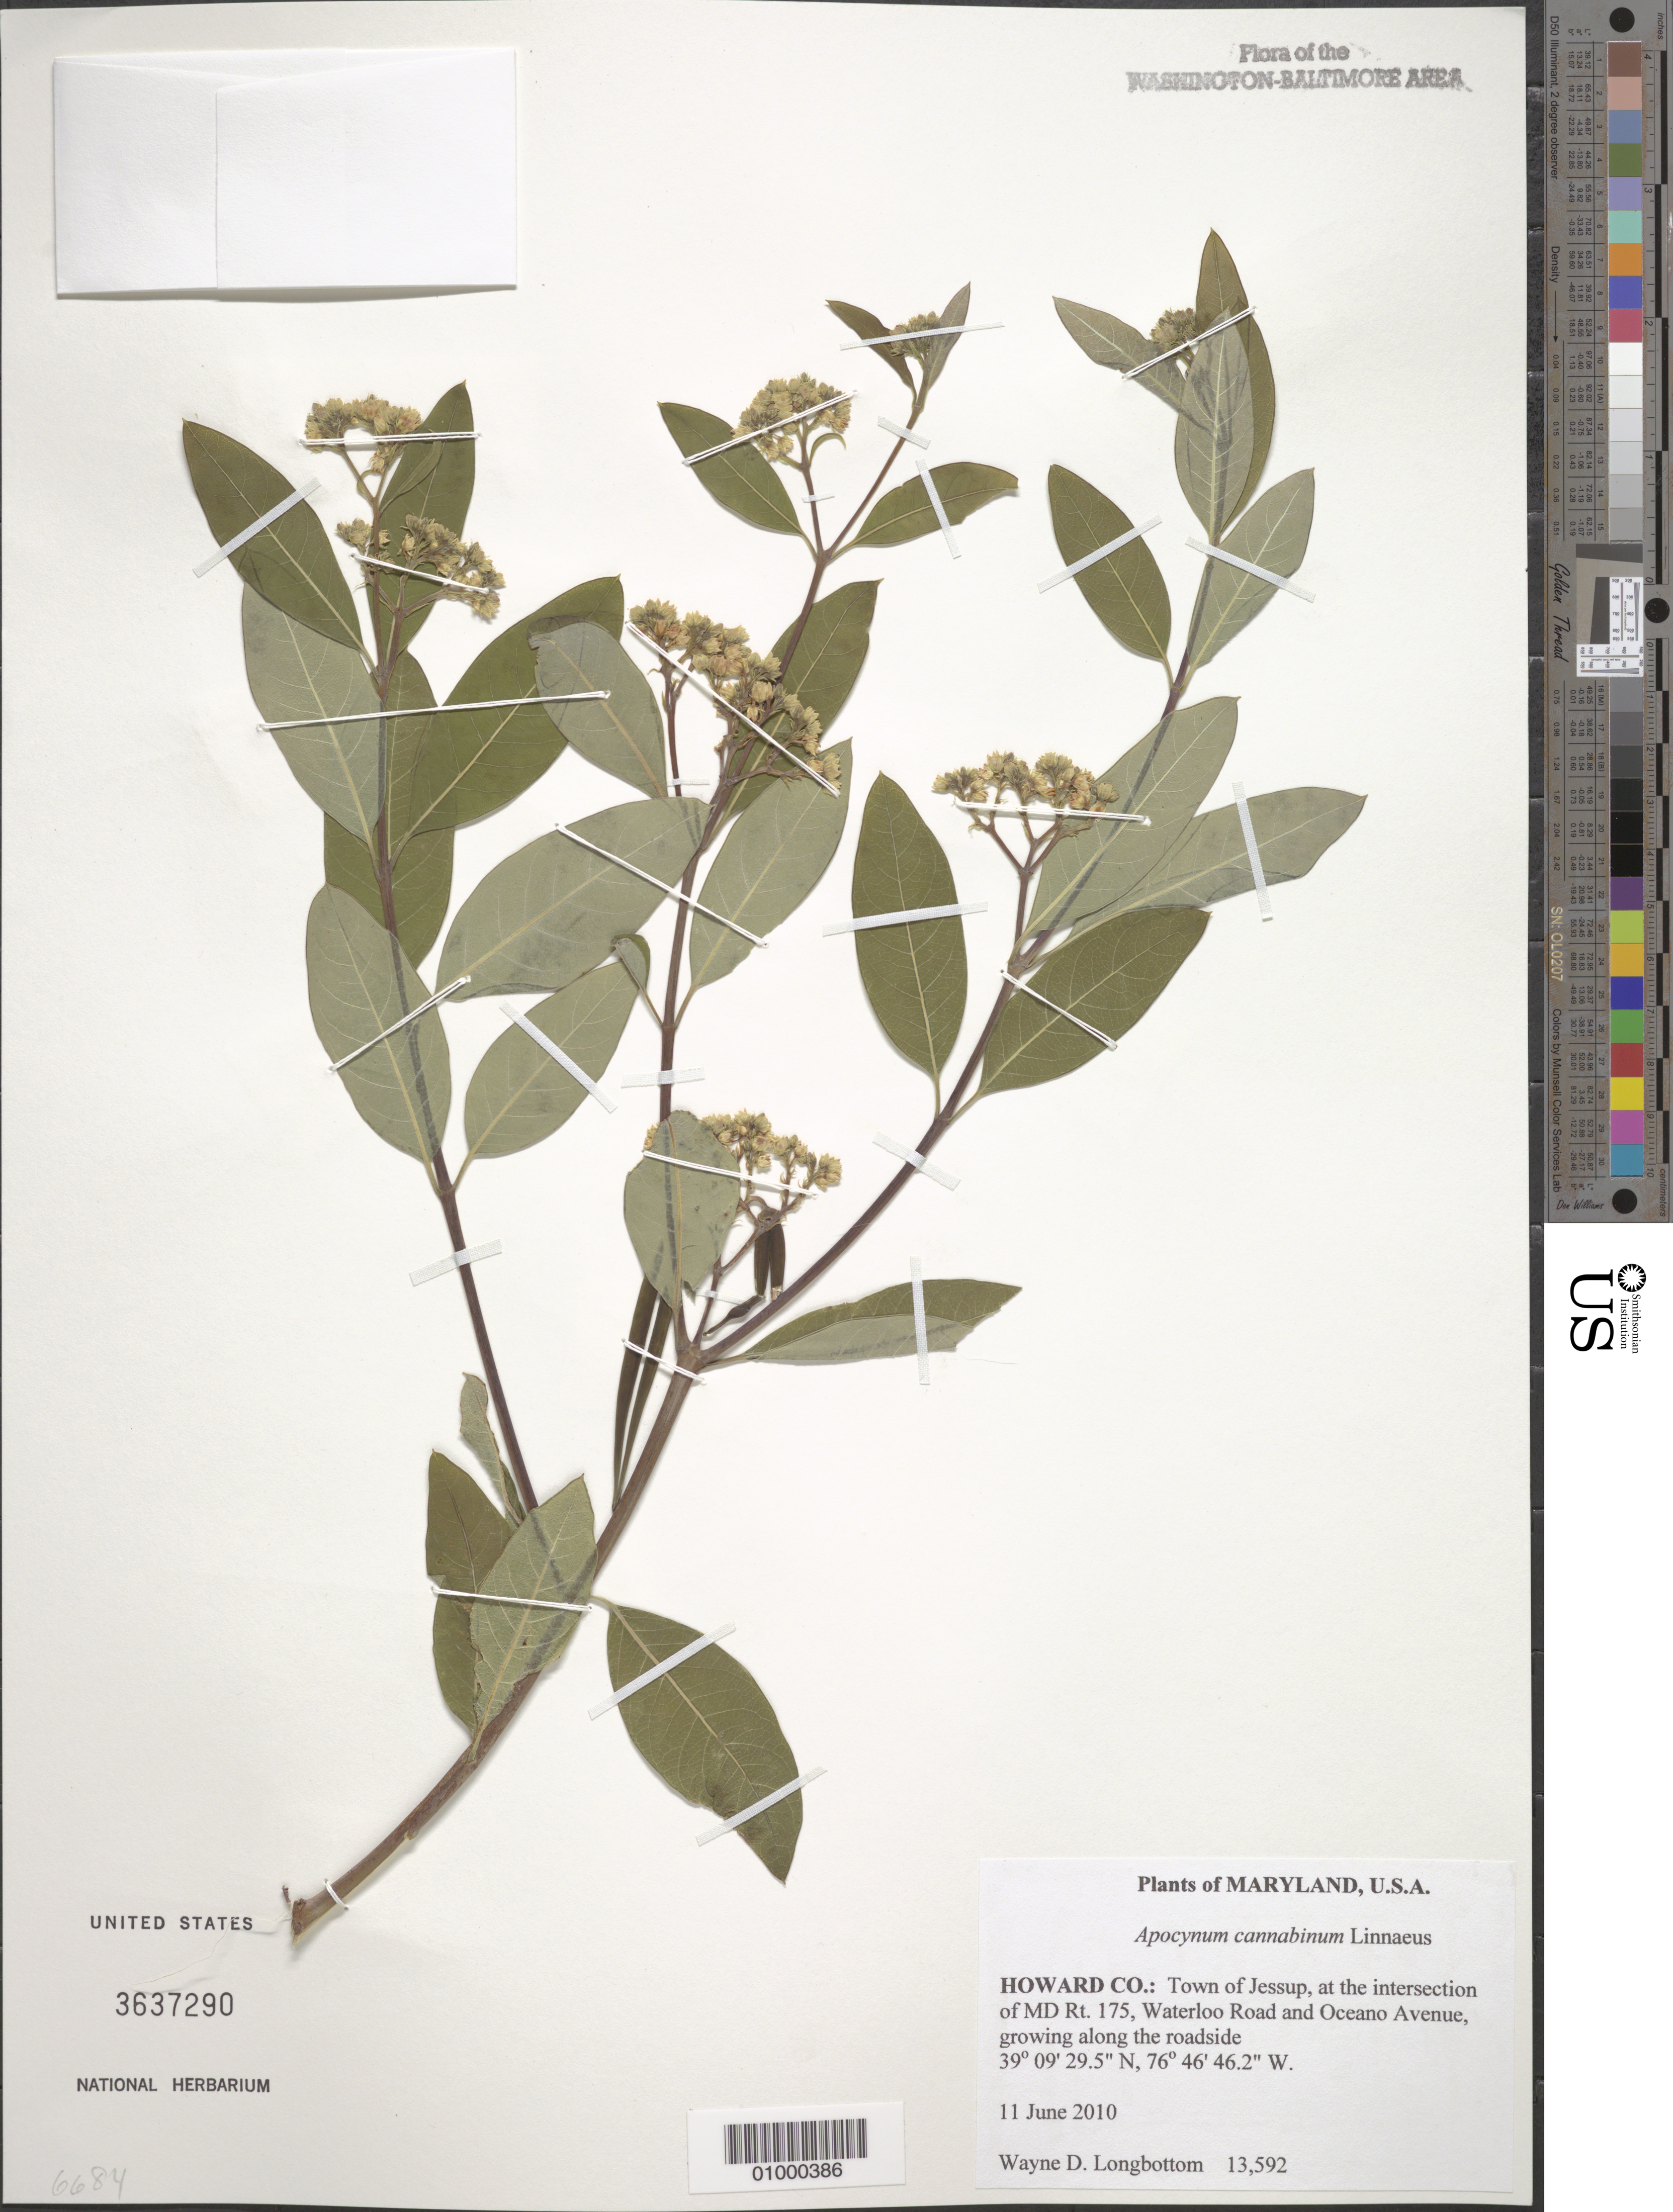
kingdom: Plantae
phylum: Tracheophyta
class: Magnoliopsida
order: Gentianales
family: Apocynaceae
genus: Apocynum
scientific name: Apocynum cannabinum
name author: L.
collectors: W. D. Longbottom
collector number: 13592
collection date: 2010-06-11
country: United States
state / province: Maryland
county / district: Howard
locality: Town of Jessup, at the intersection of MD Rt. 175, Waterloo Road and Oceano Avenue, growing along the roadside.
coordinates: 39 09 29.5 N, 76 46 46.2 W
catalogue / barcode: US 3637290